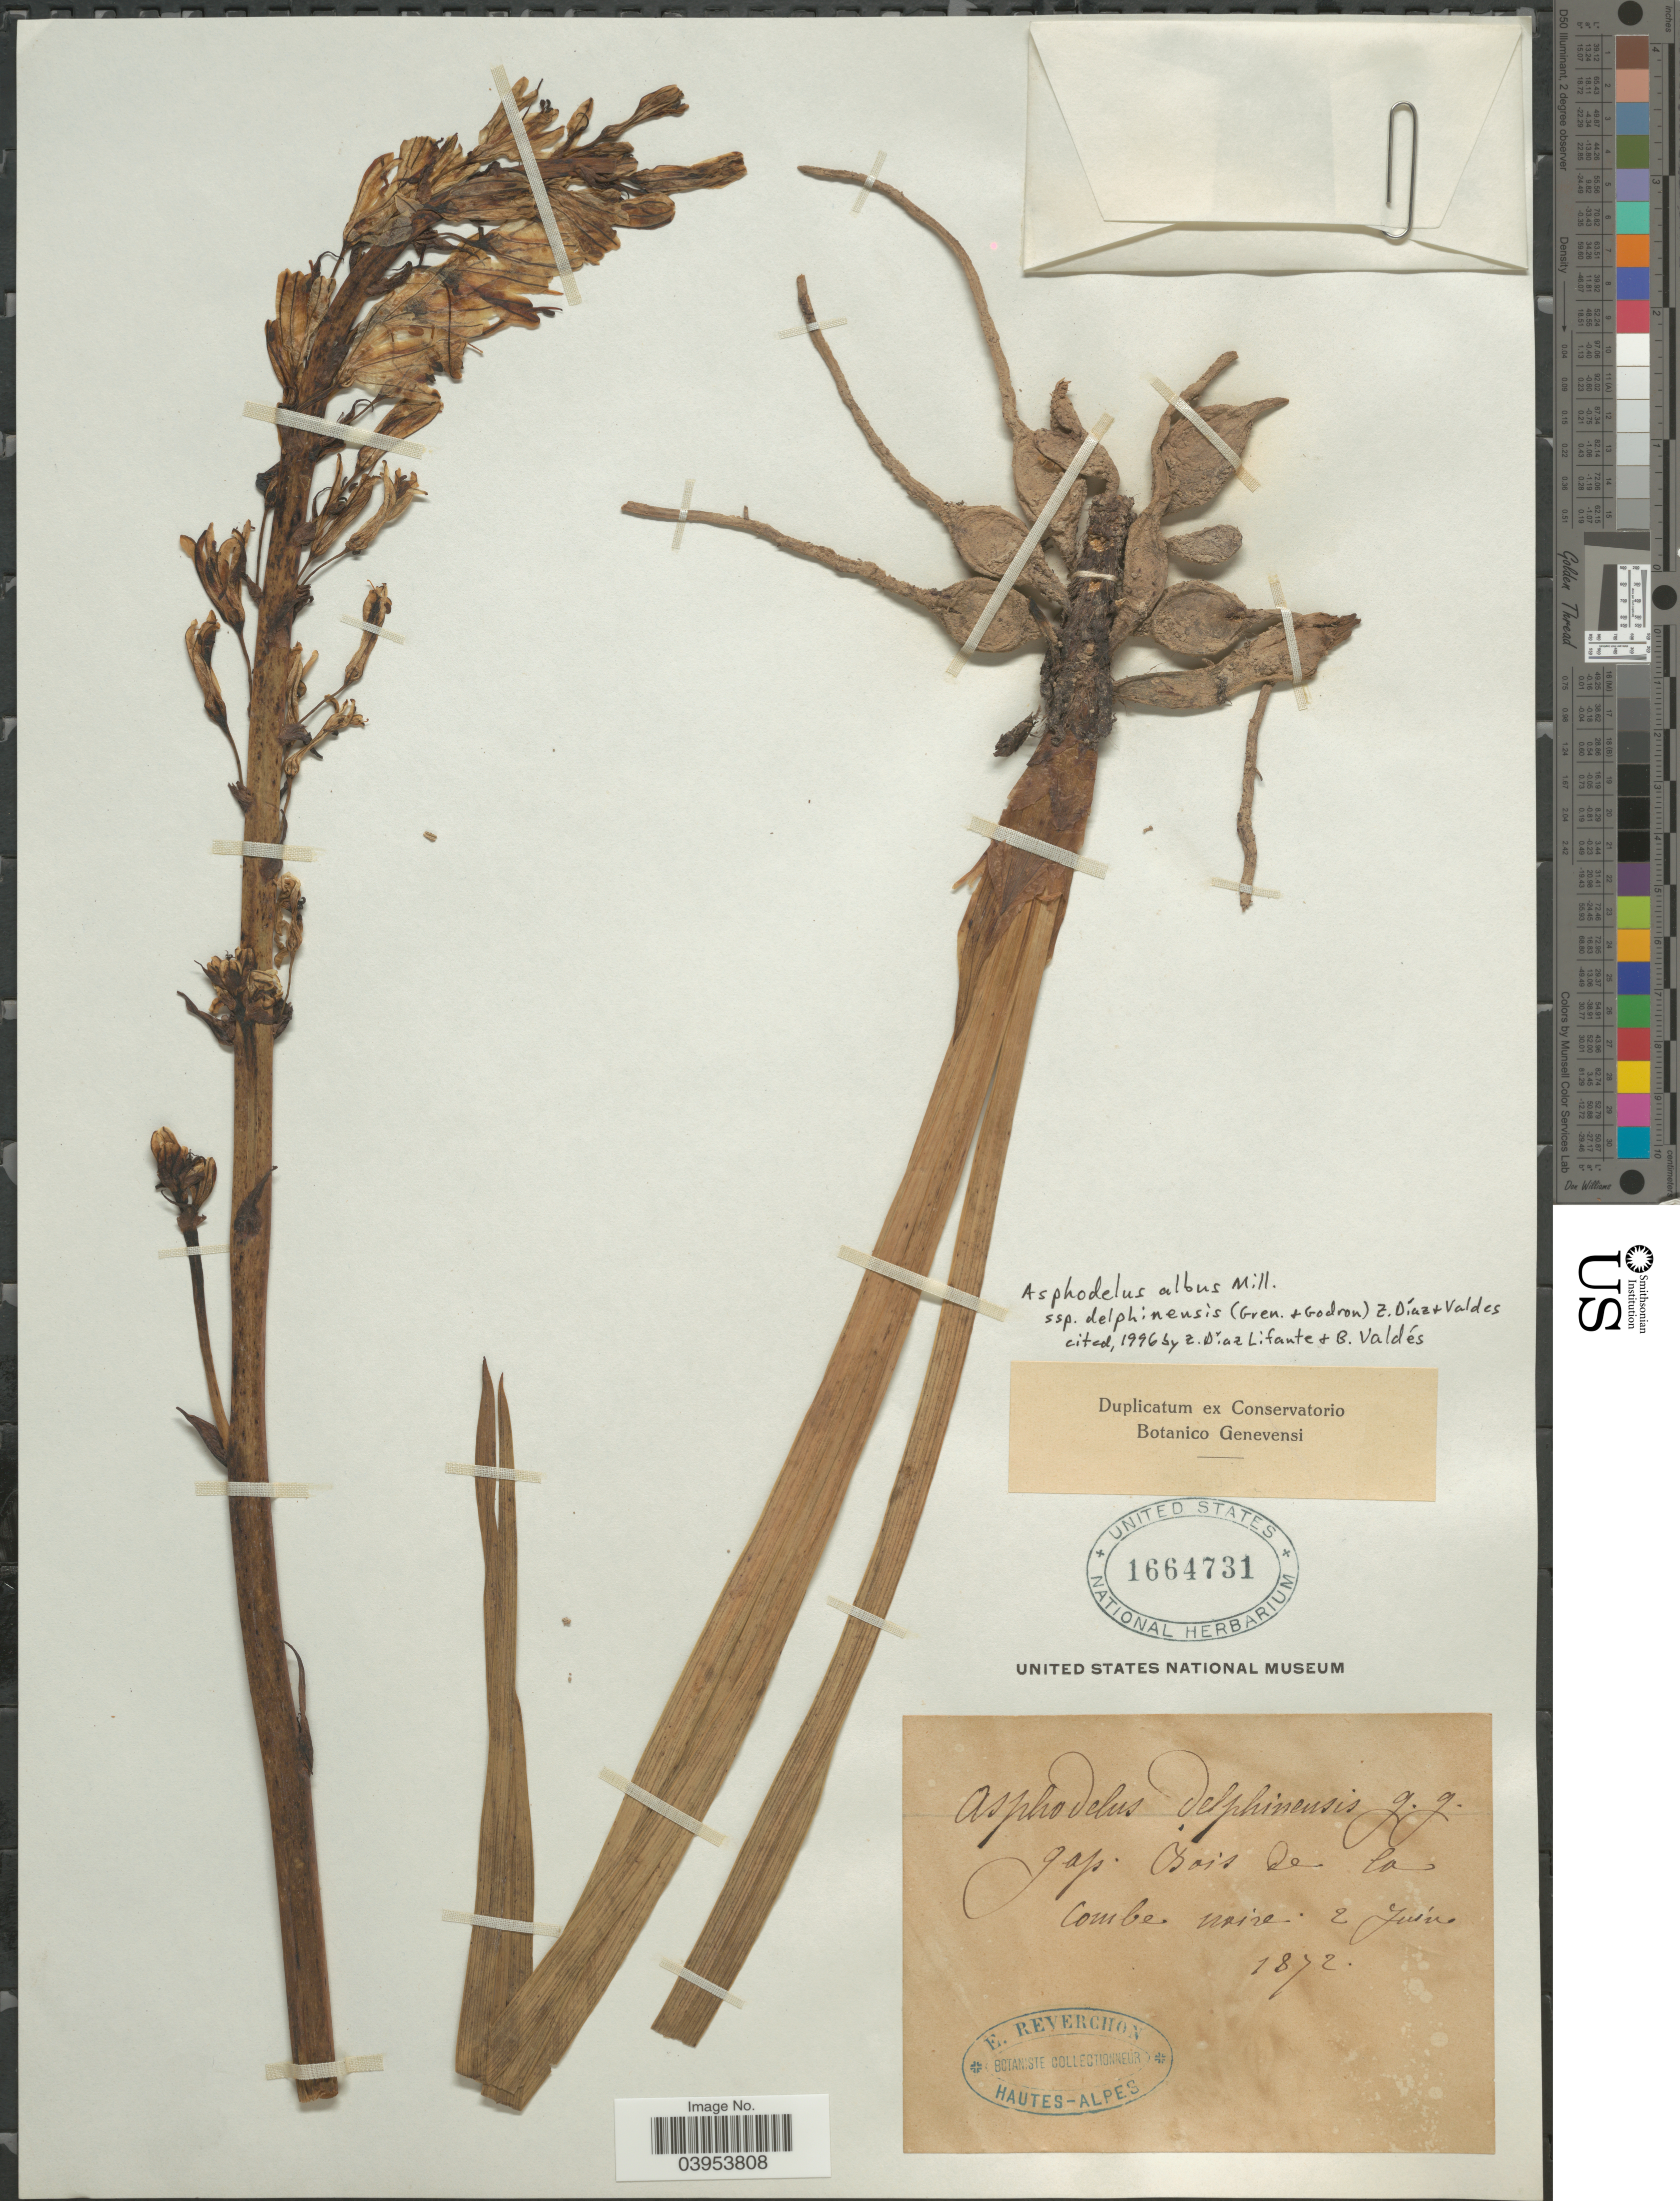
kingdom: Plantae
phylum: Tracheophyta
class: Liliopsida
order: Asparagales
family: Asphodelaceae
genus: Asphodelus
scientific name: Asphodelus albus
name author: Mill.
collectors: E. Reverchon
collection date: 1872-06-02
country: France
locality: Gap. Bois de la Combe noire.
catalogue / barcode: US 1664731